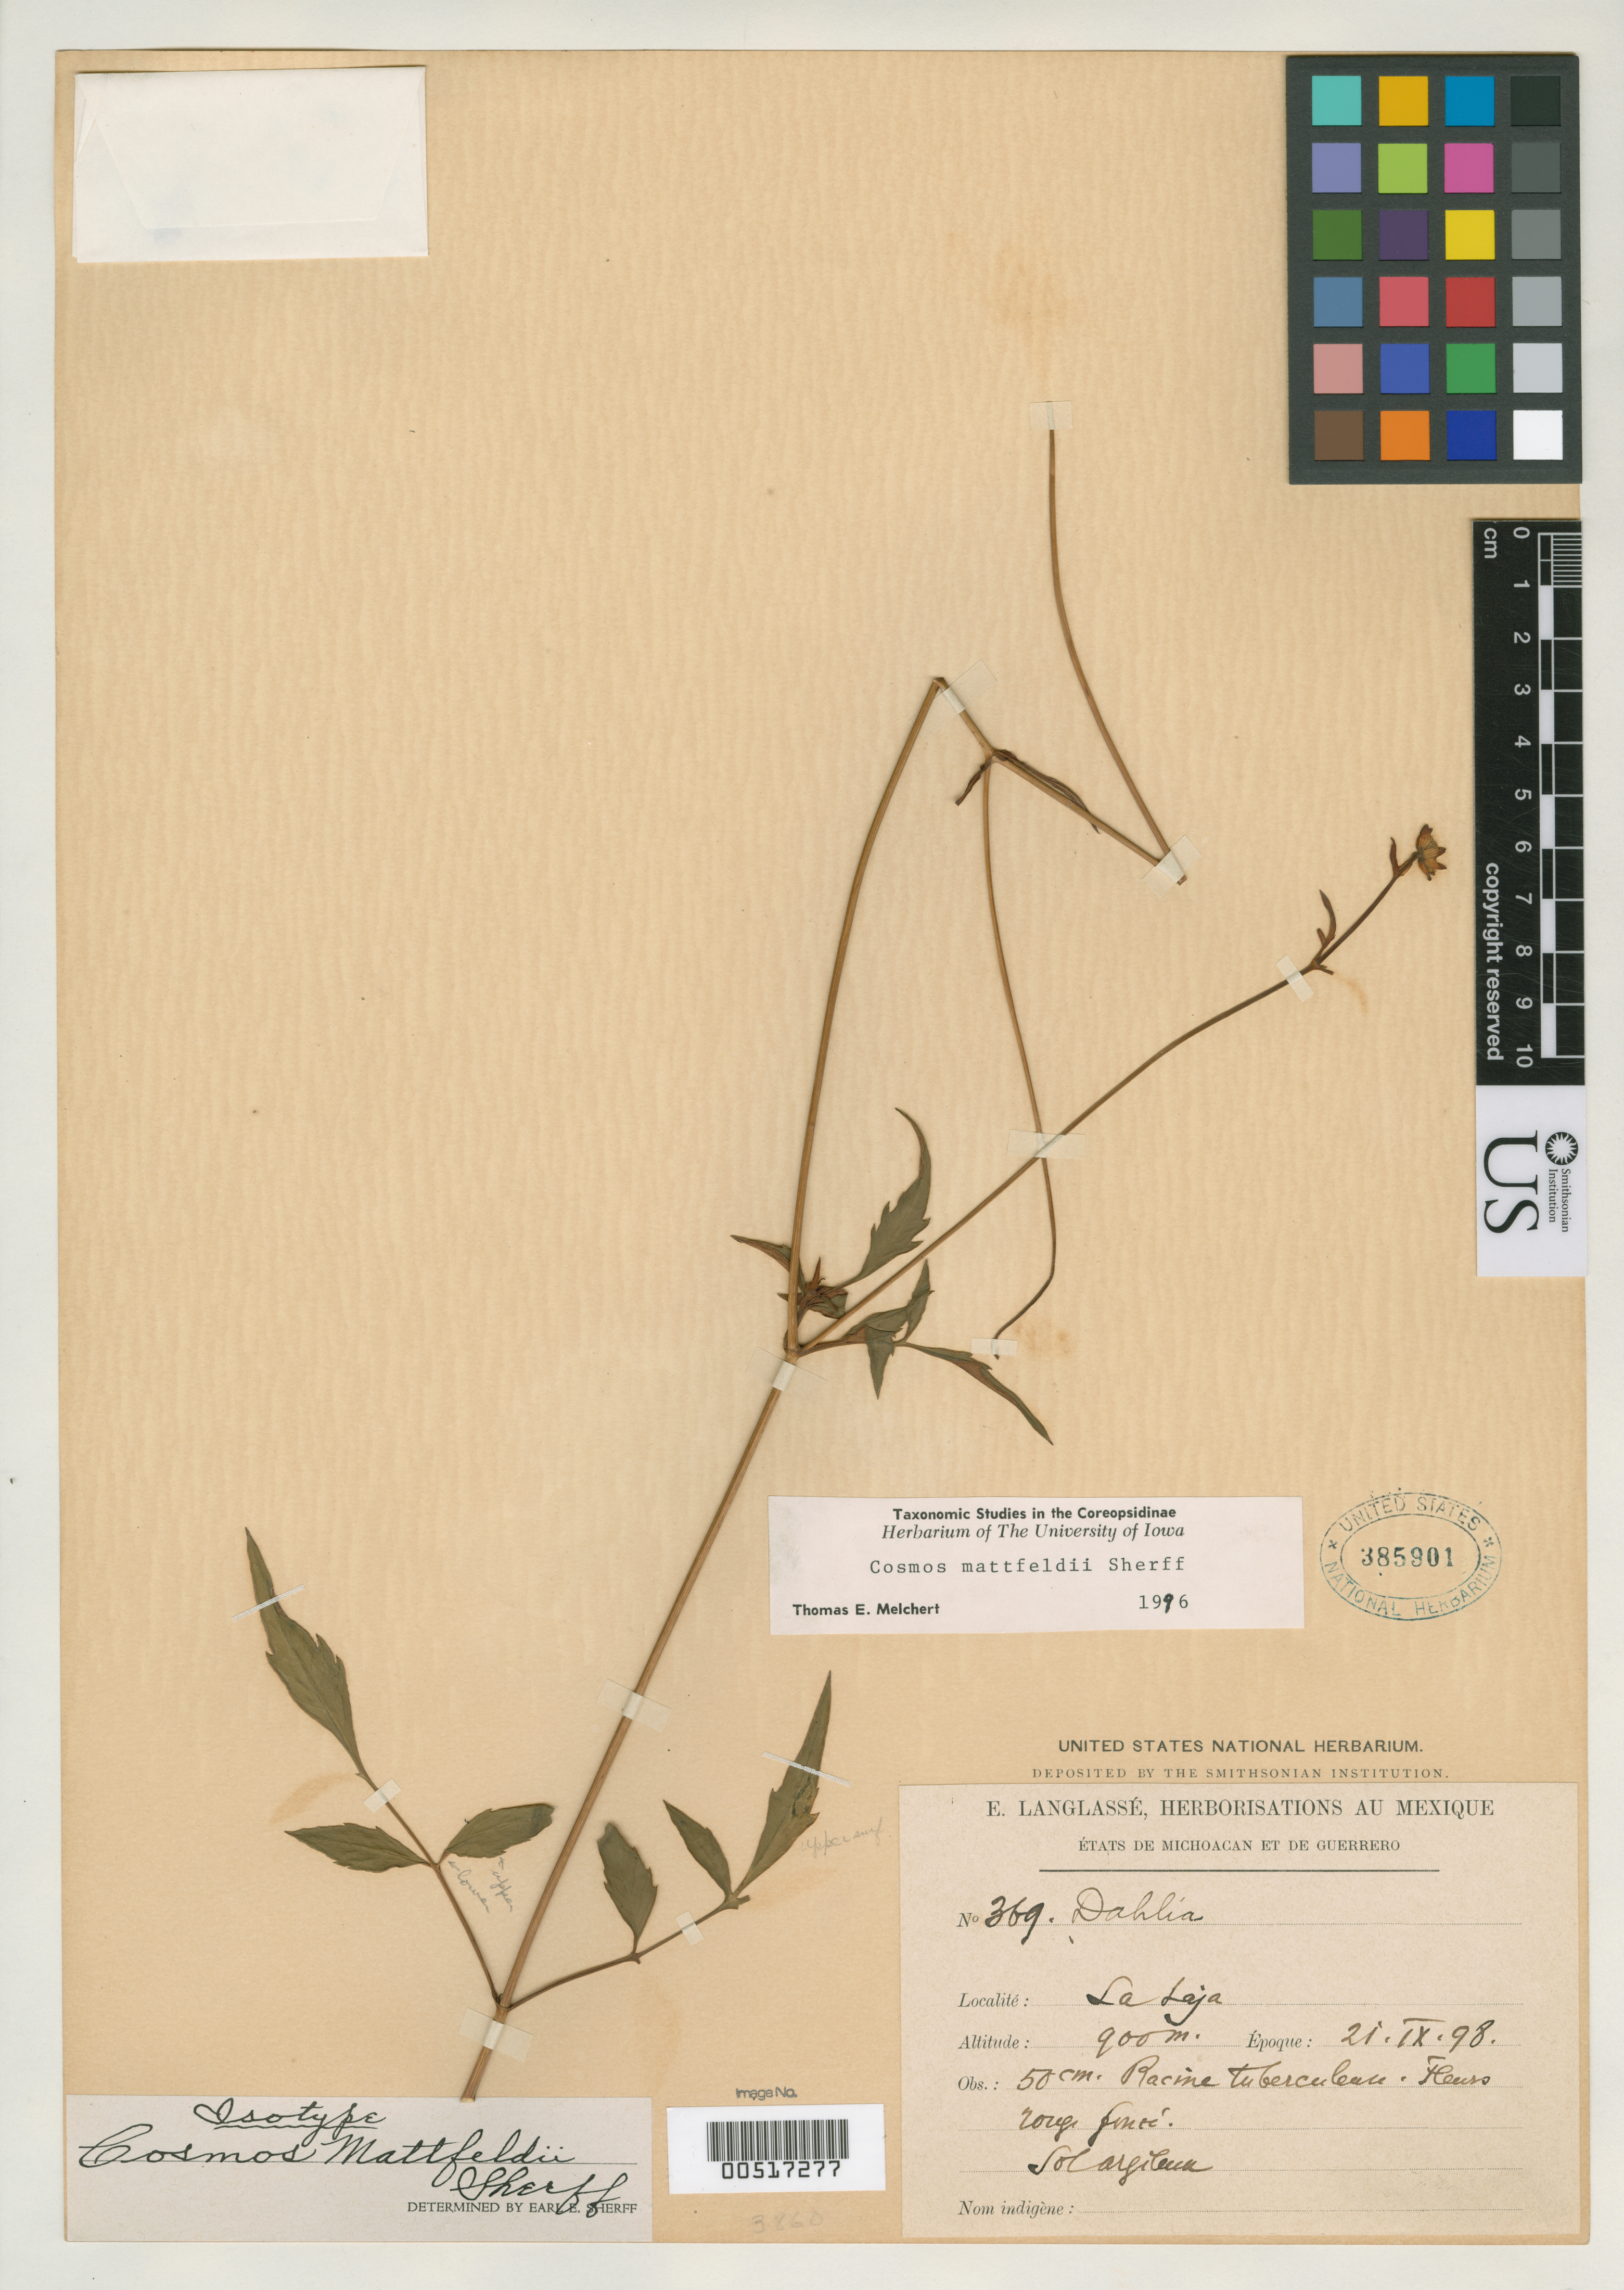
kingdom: Plantae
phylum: Tracheophyta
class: Magnoliopsida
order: Asterales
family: Asteraceae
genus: Cosmos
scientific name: Cosmos mattfeldii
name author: Sherff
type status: Isotype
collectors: E. Langlassé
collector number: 369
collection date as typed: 21 Sep 1898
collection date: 1898-09-21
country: Mexico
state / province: Guerrero / Michoacán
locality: La Laja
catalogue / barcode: US 385901